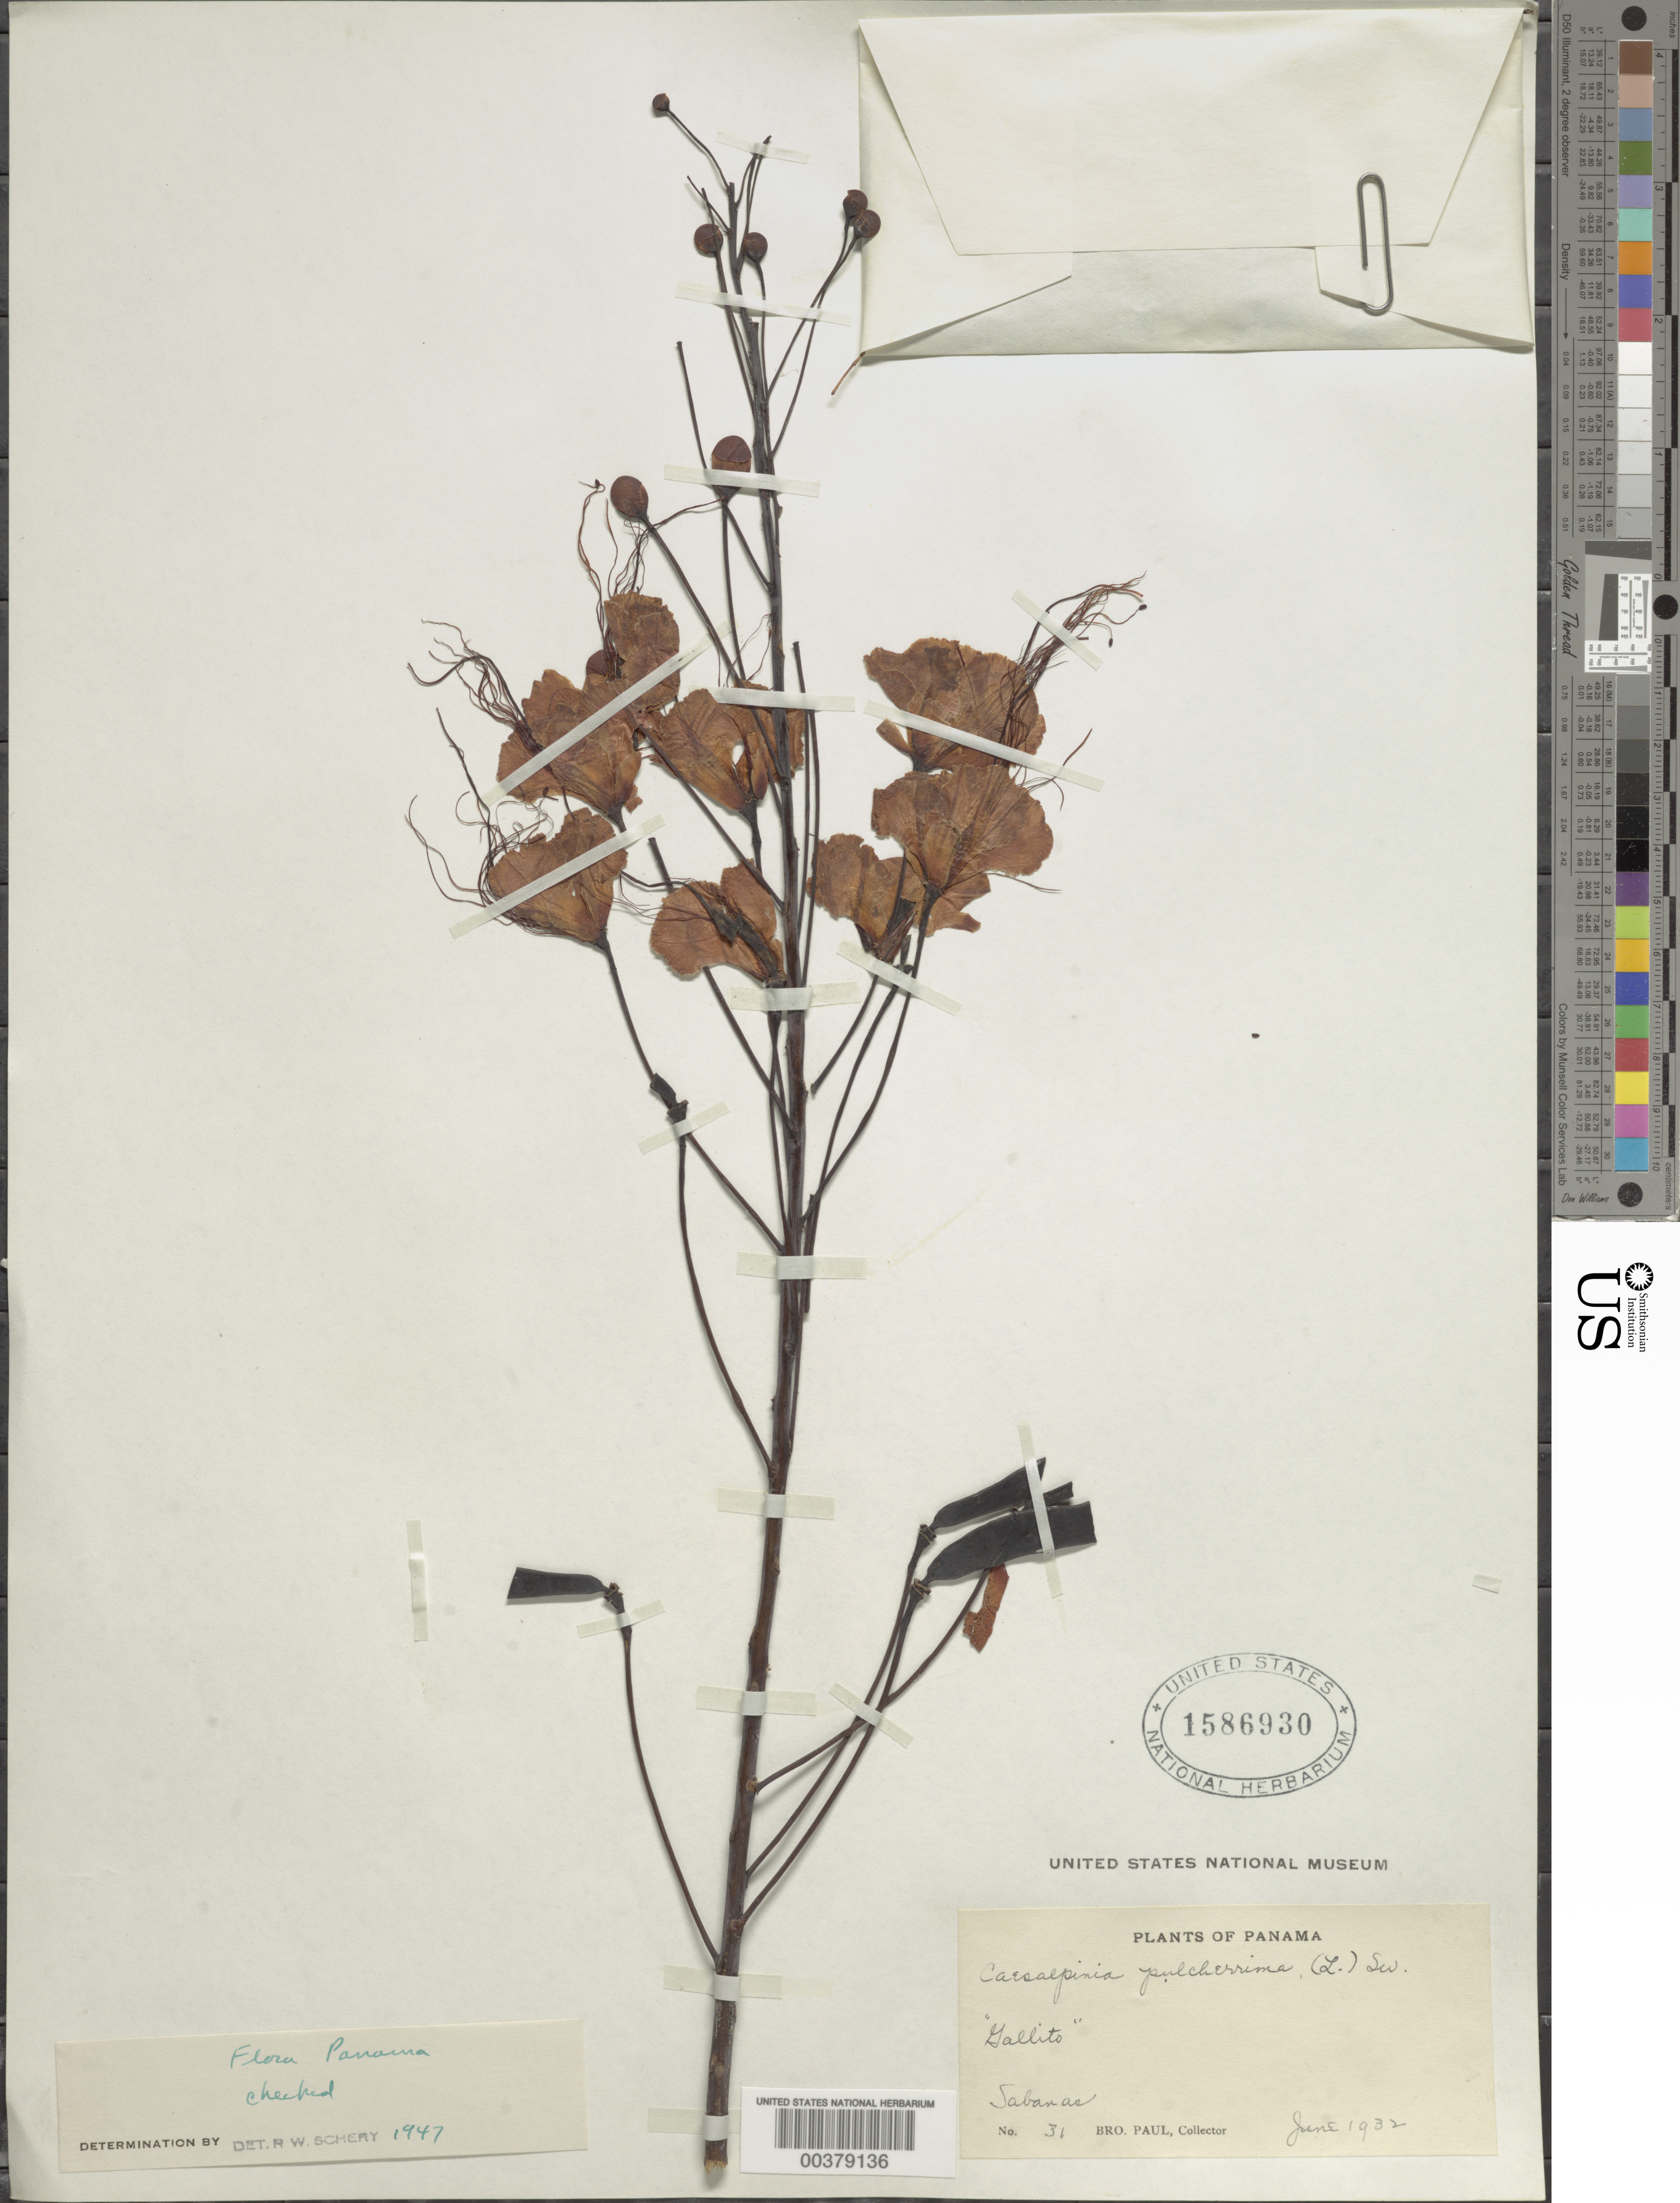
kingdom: Plantae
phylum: Tracheophyta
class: Magnoliopsida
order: Fabales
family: Fabaceae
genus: Caesalpinia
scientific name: Caesalpinia pulcherrima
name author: (L.) Sw.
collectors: B. Paul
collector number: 31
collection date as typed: Jun 1932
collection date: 1932-06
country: Panama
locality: Sabanas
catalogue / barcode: US 1586930